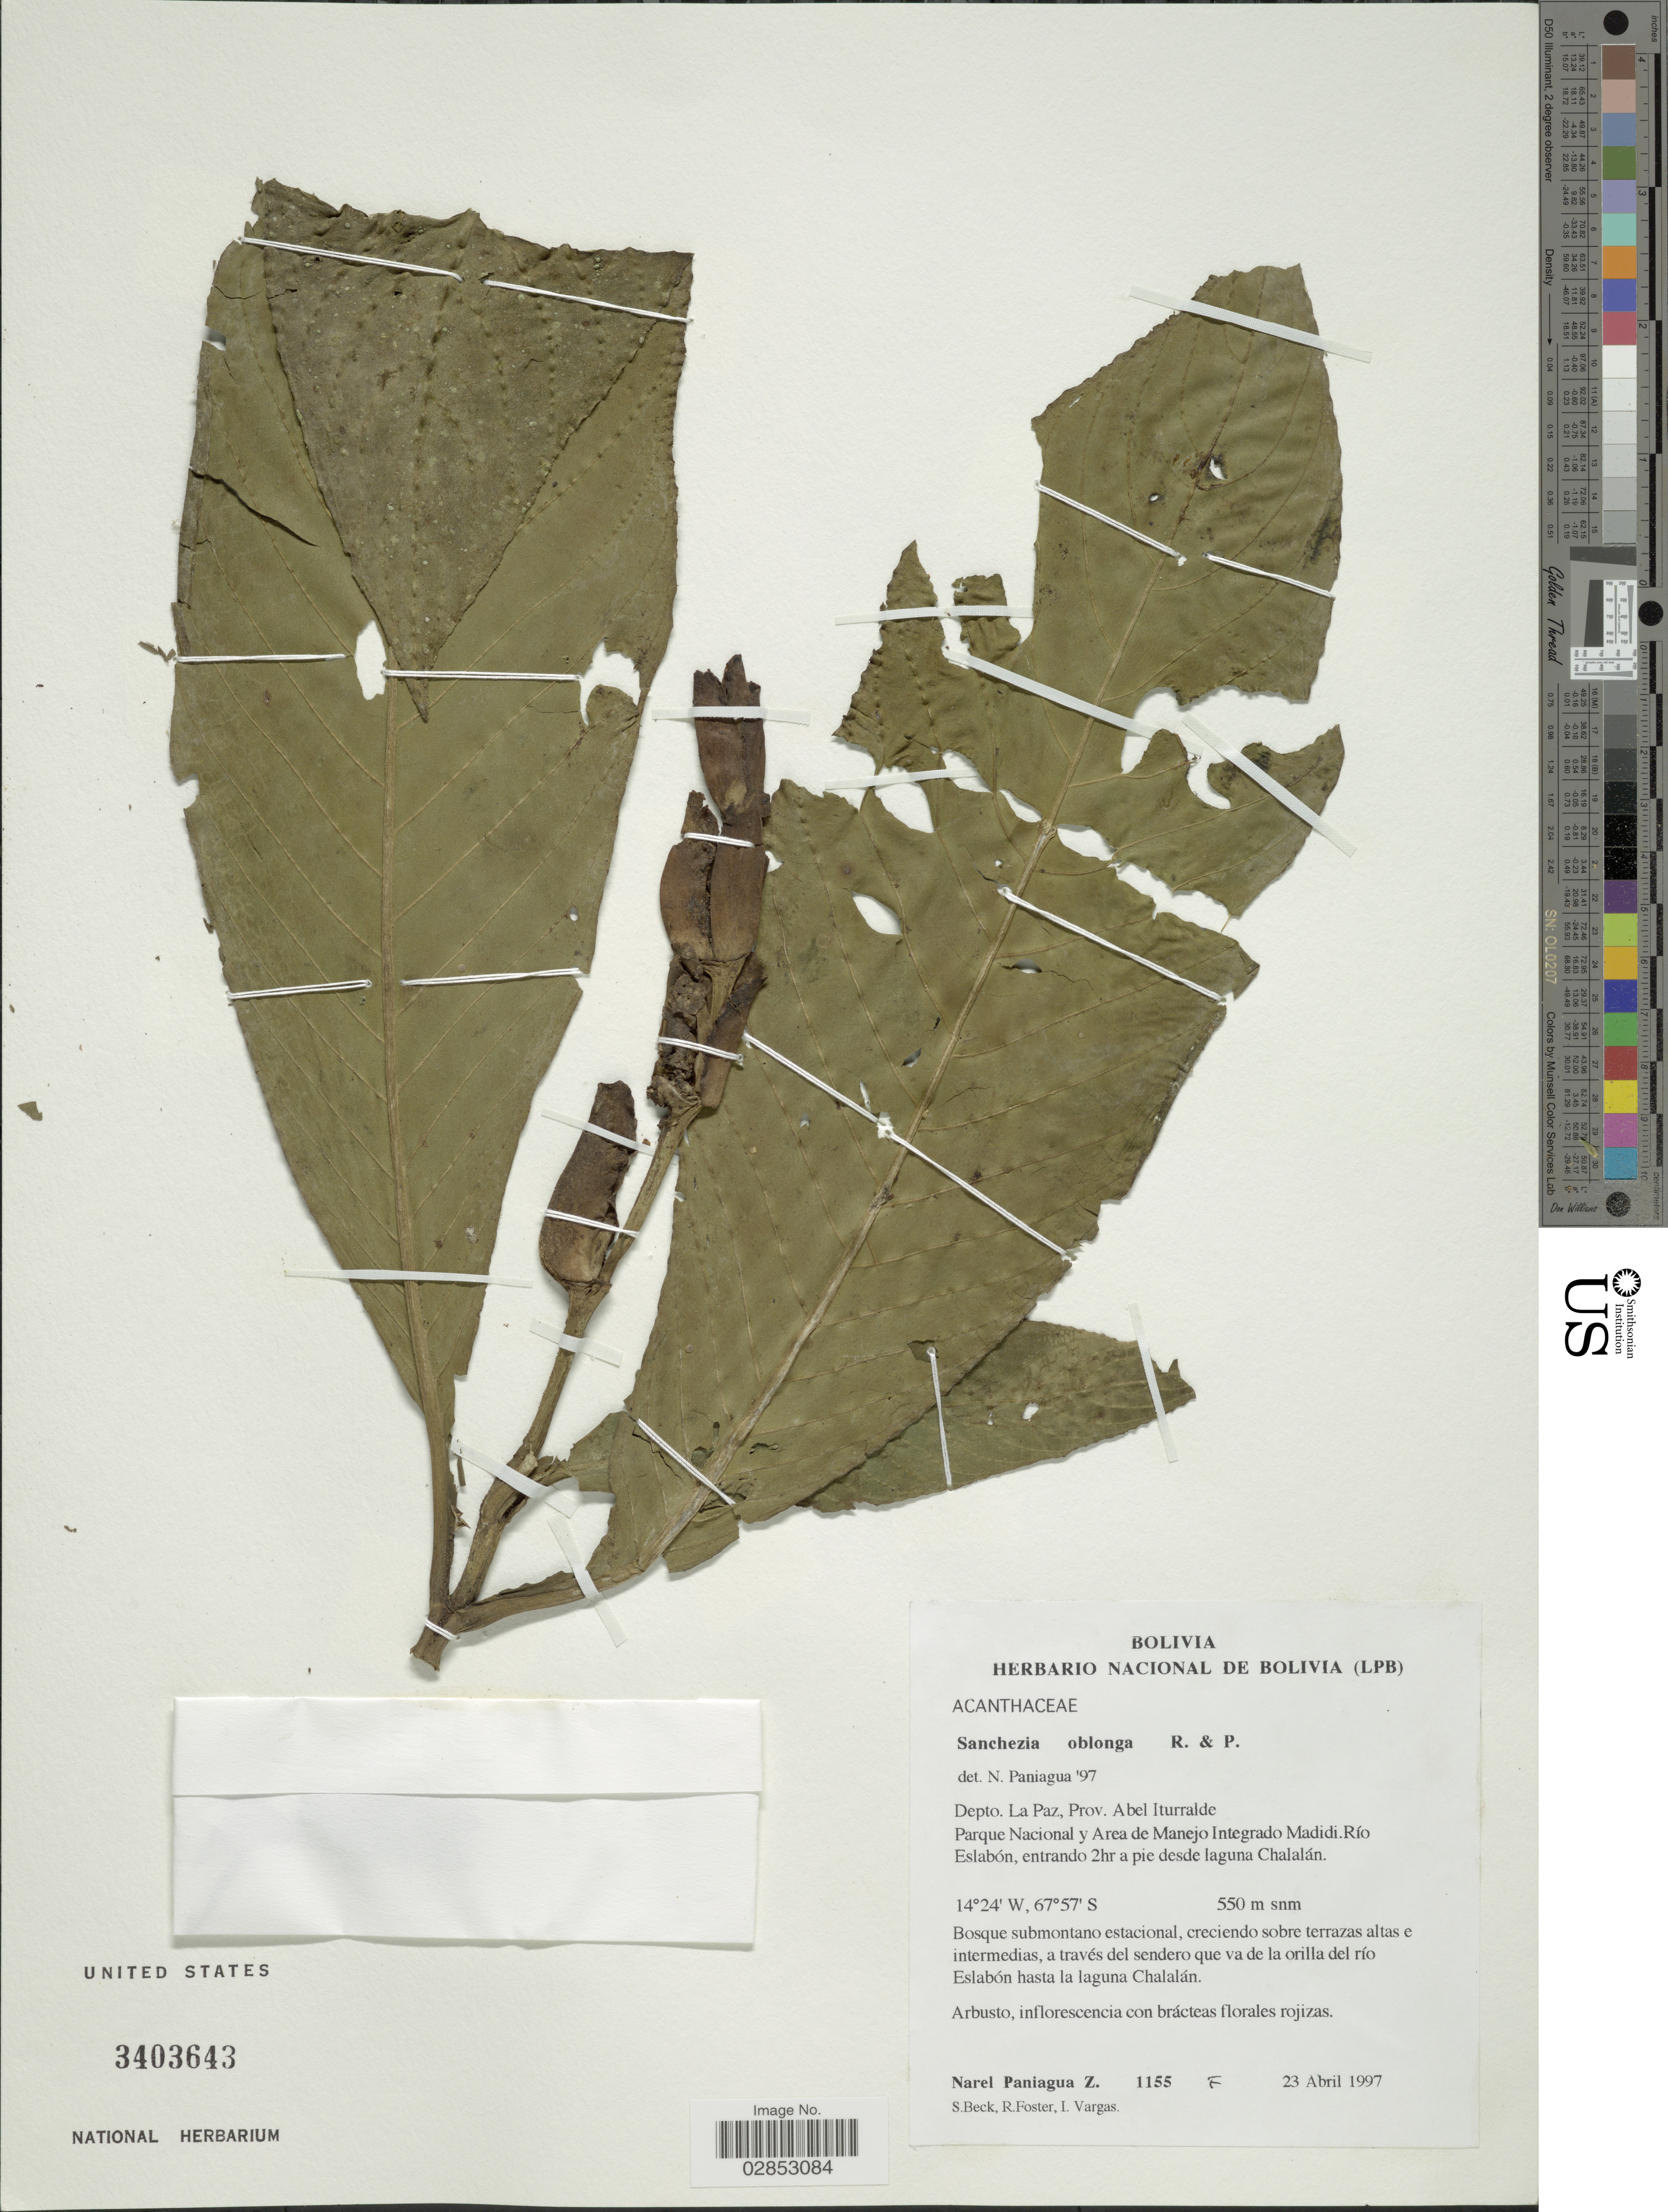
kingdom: Plantae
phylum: Tracheophyta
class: Magnoliopsida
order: Lamiales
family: Acanthaceae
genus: Sanchezia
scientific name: Sanchezia oblonga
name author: Ruiz & Pav.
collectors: N. Paniagua Zambrana, S. G. Beck, R. Foster & I. Vargas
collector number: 1155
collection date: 1997-04-23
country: Bolivia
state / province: La Paz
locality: Depto. La Paz, Prov. Abel Iturralde, Parque Nacional y Area de Manejo Integrado Madidi. Río Eslabón, entrando 2hr a pie desde laguna Chalalán.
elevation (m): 550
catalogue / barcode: US 3403643